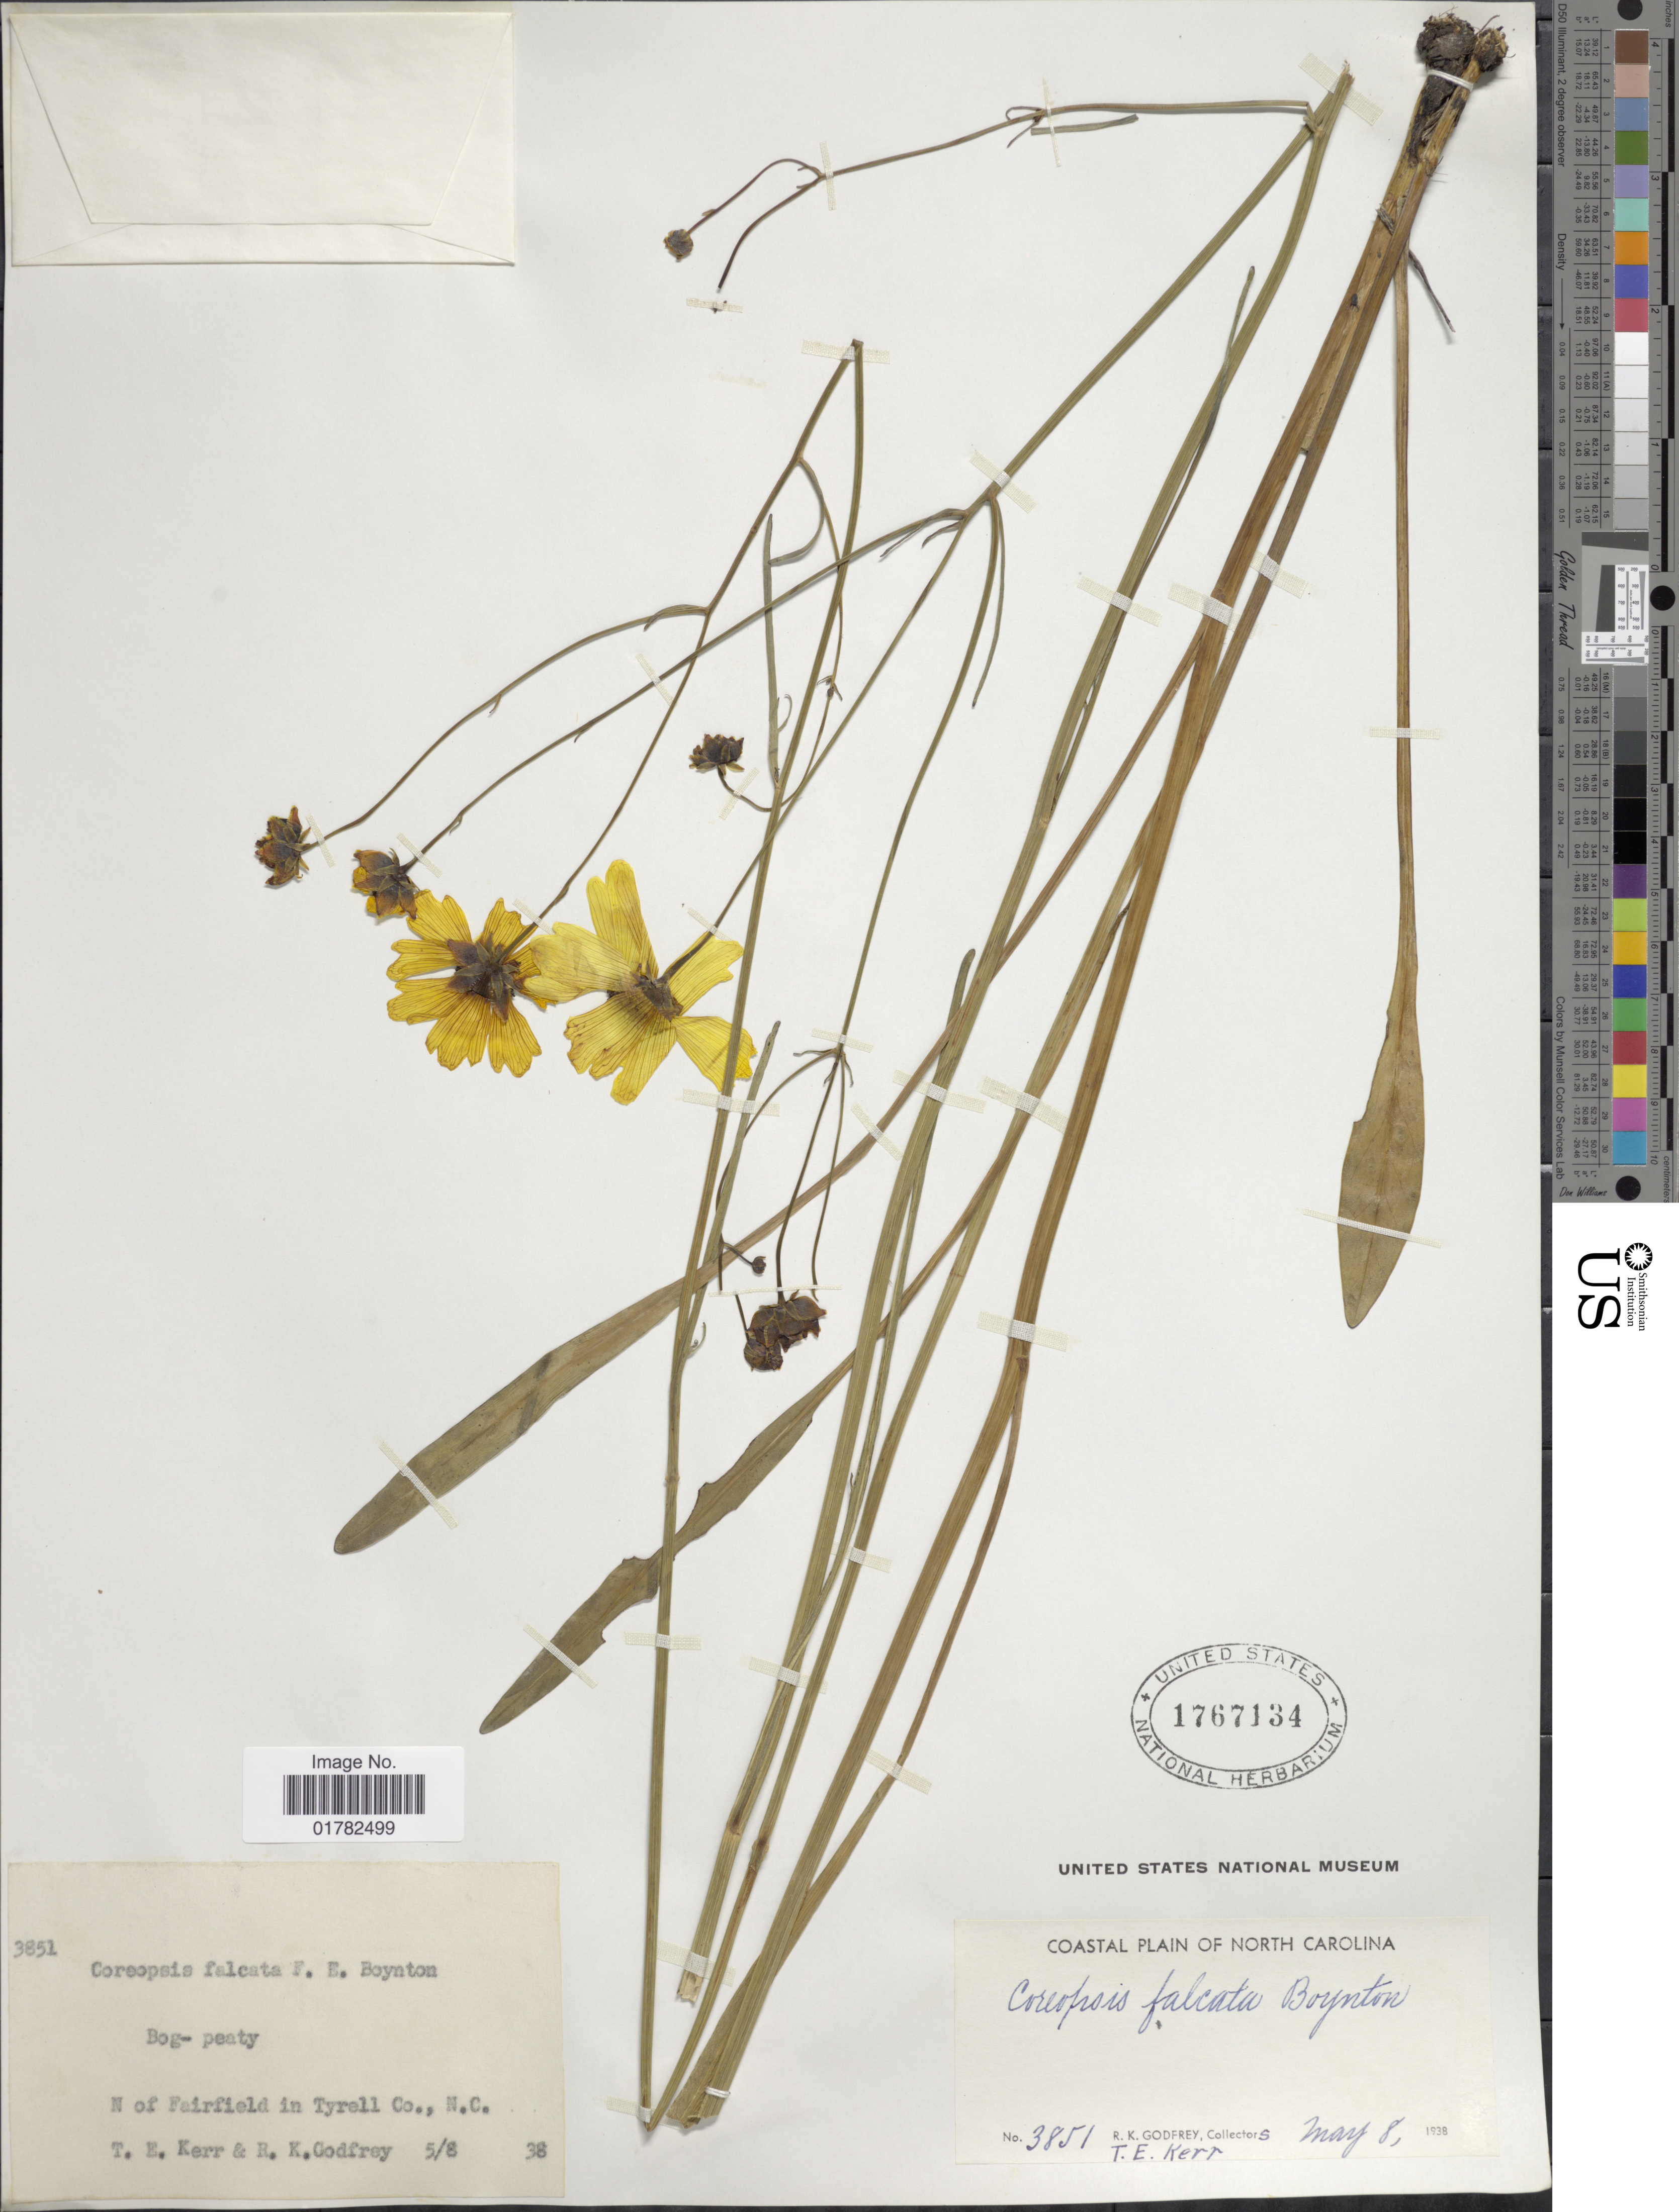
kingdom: Plantae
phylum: Tracheophyta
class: Magnoliopsida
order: Asterales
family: Asteraceae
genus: Coreopsis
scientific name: Coreopsis falcata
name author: F.E. Boynton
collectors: R. K. Godfrey & T. E. Kerr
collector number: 3851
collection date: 1938-05-08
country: United States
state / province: North Carolina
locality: Coastal Plain, N of Fairfield in Tyrell Co.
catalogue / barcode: US 167134